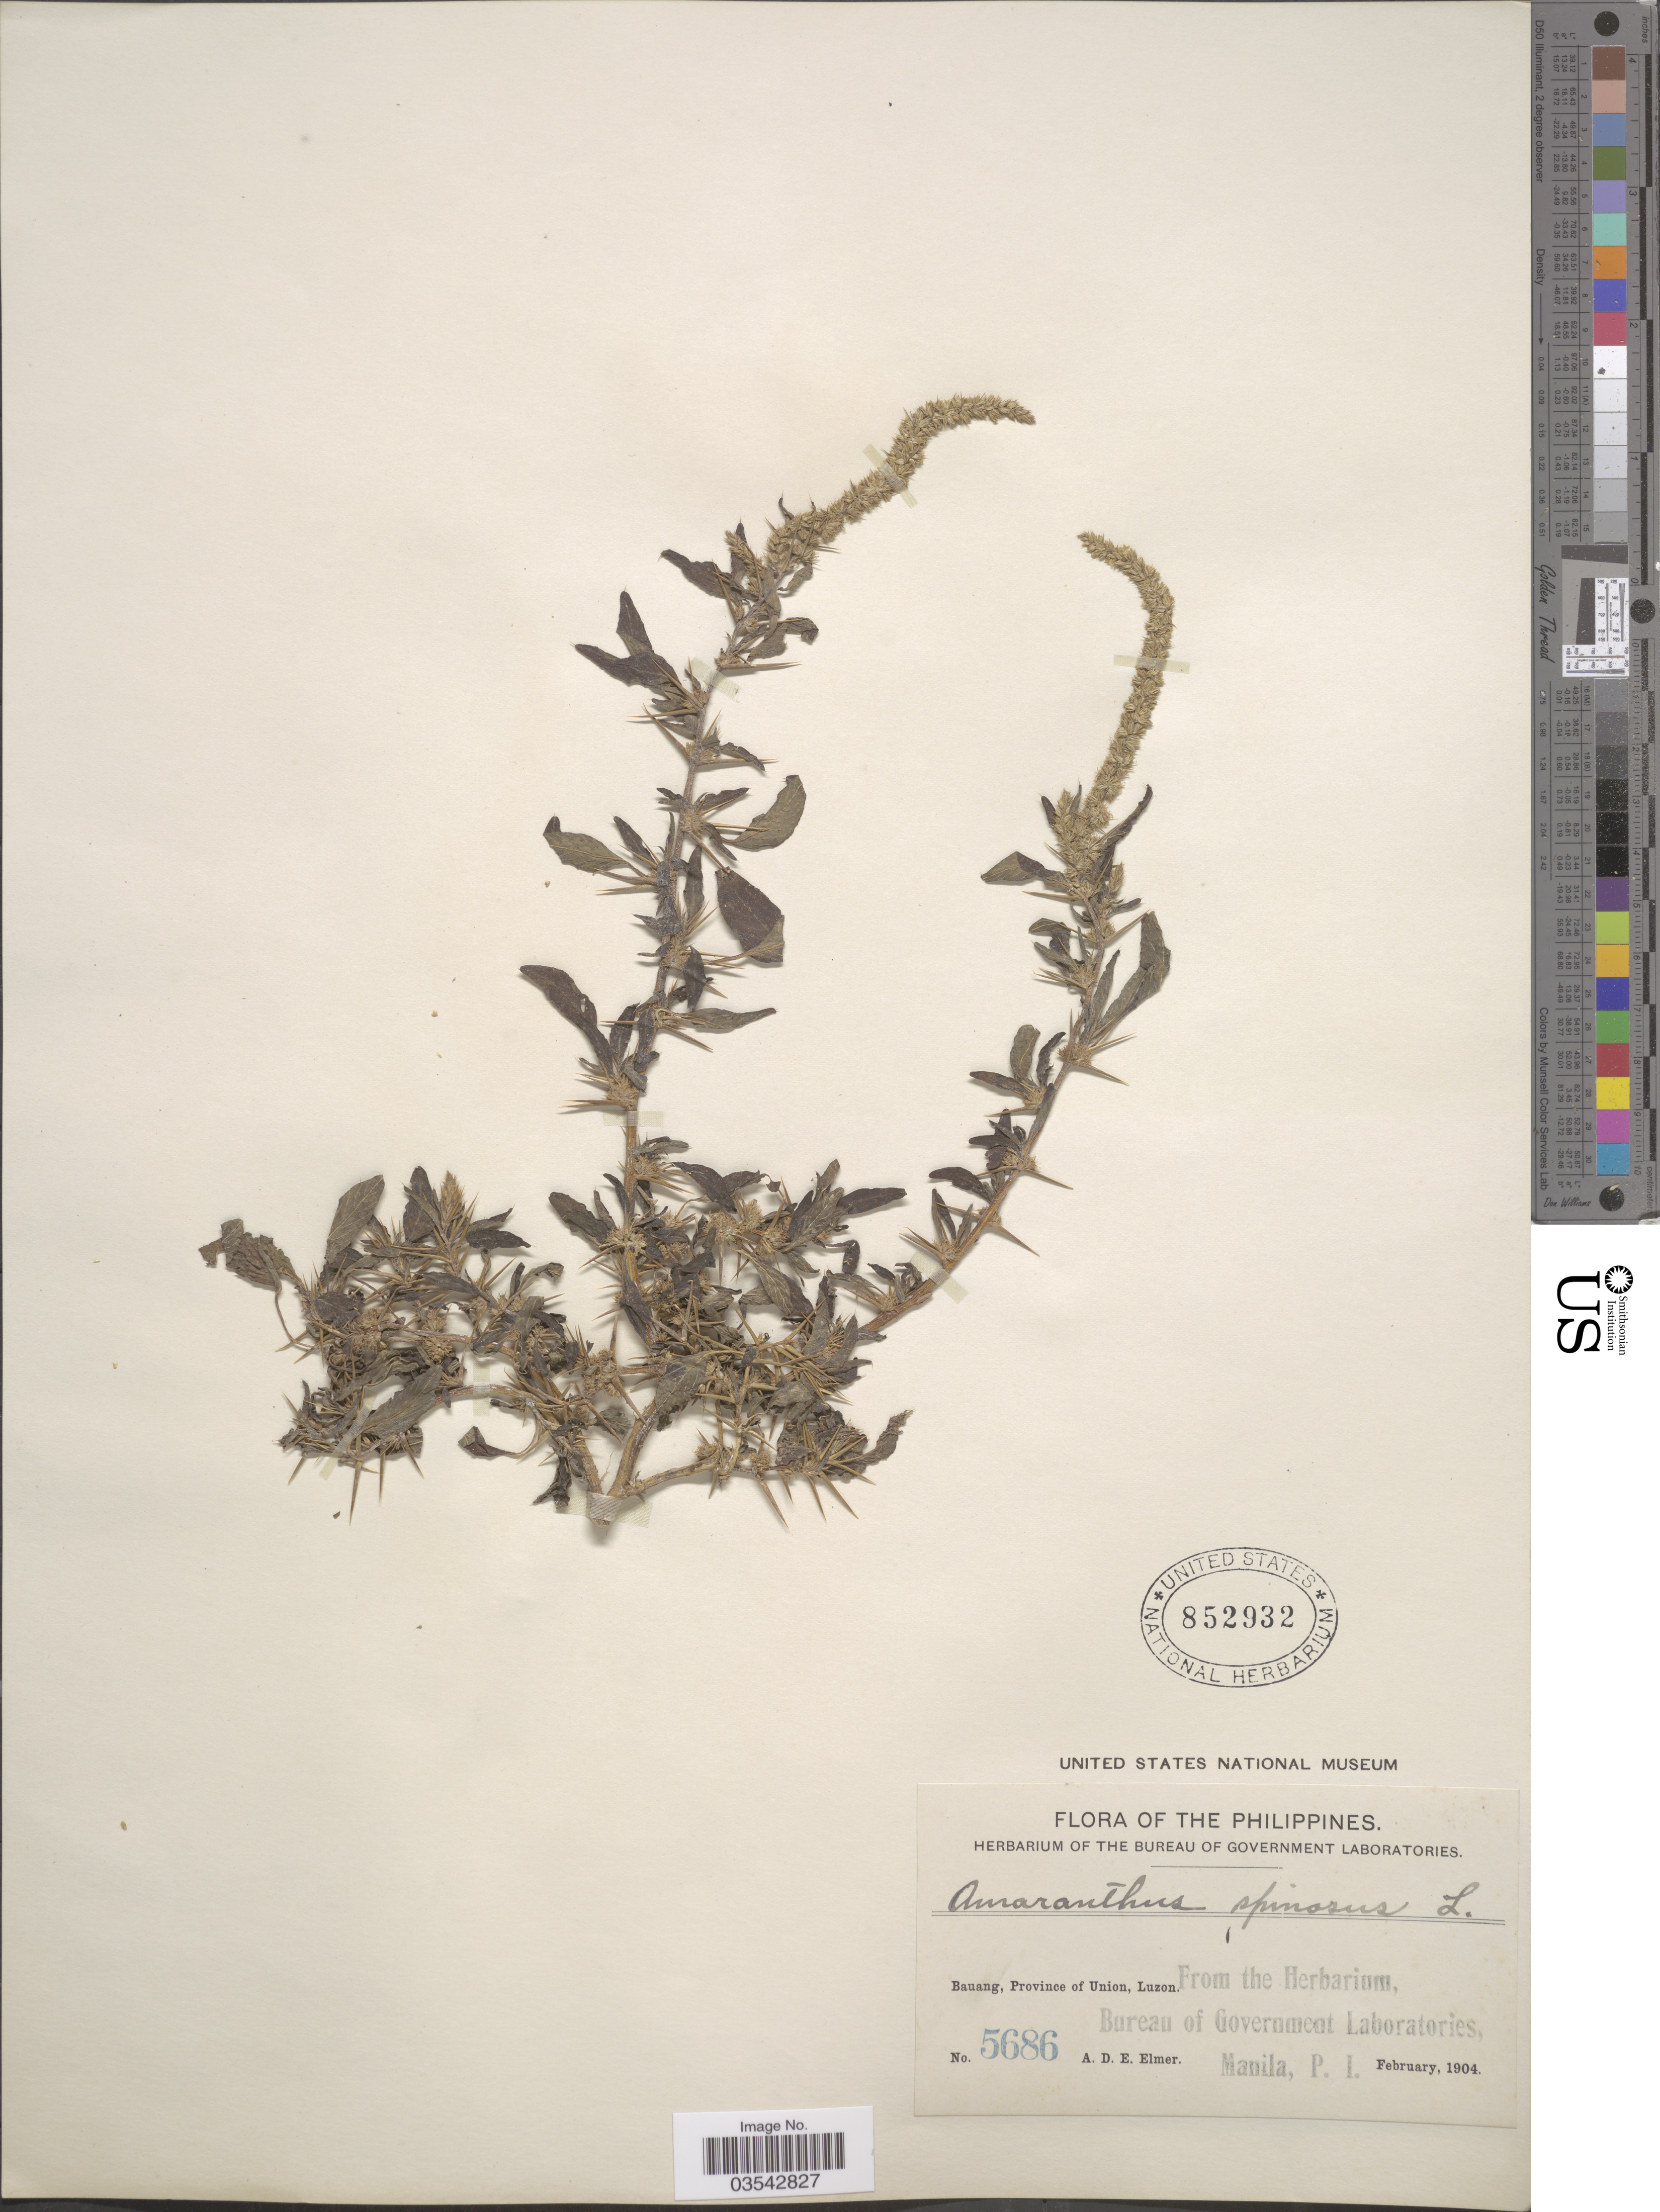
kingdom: Plantae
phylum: Tracheophyta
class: Magnoliopsida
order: Caryophyllales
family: Amaranthaceae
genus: Amaranthus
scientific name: Amaranthus spinosus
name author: L.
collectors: A. D. E. Elmer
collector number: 5686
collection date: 1904-02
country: Philippines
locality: Bauang, Province of Union, Luzon.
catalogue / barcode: US 852932